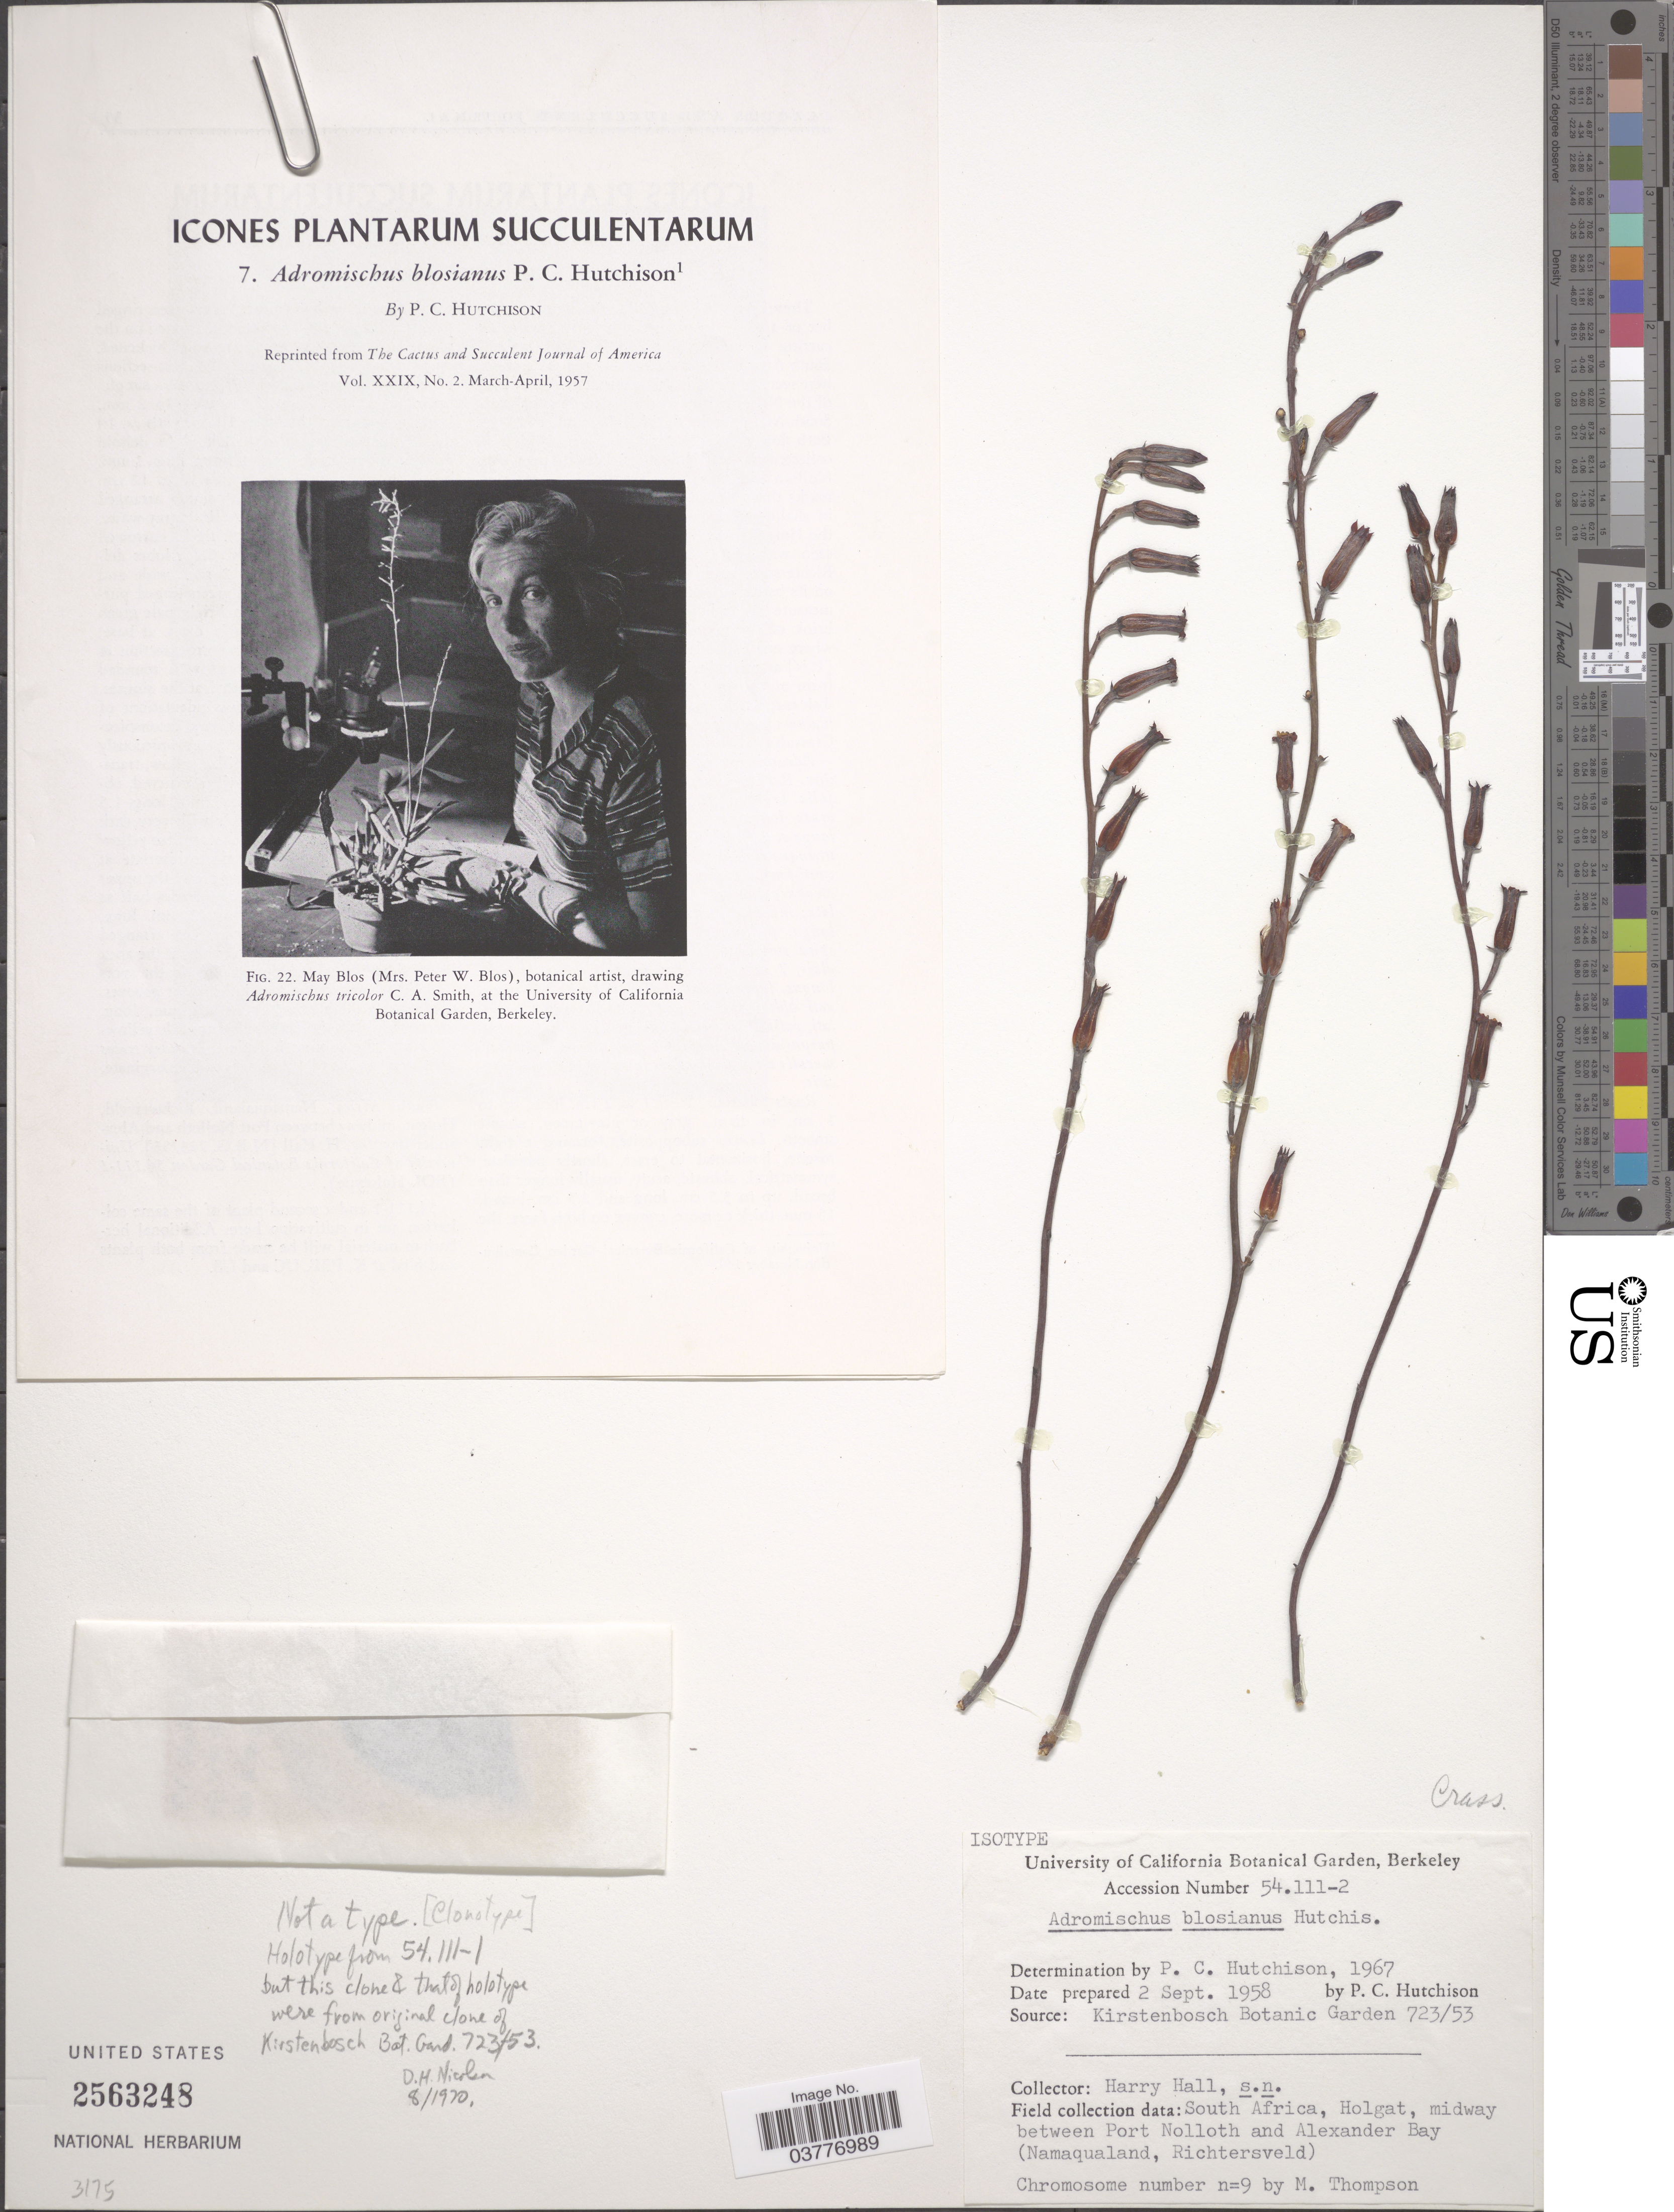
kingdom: Plantae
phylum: Tracheophyta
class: Magnoliopsida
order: Saxifragales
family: Crassulaceae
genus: Adromischus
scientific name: Adromischus blosianus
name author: Hutchison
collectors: P. C. Hutchison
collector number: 723/53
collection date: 1958-09-02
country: United States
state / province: California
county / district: Alameda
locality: University of California Botanical Garden, Berkeley.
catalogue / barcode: US 2563248